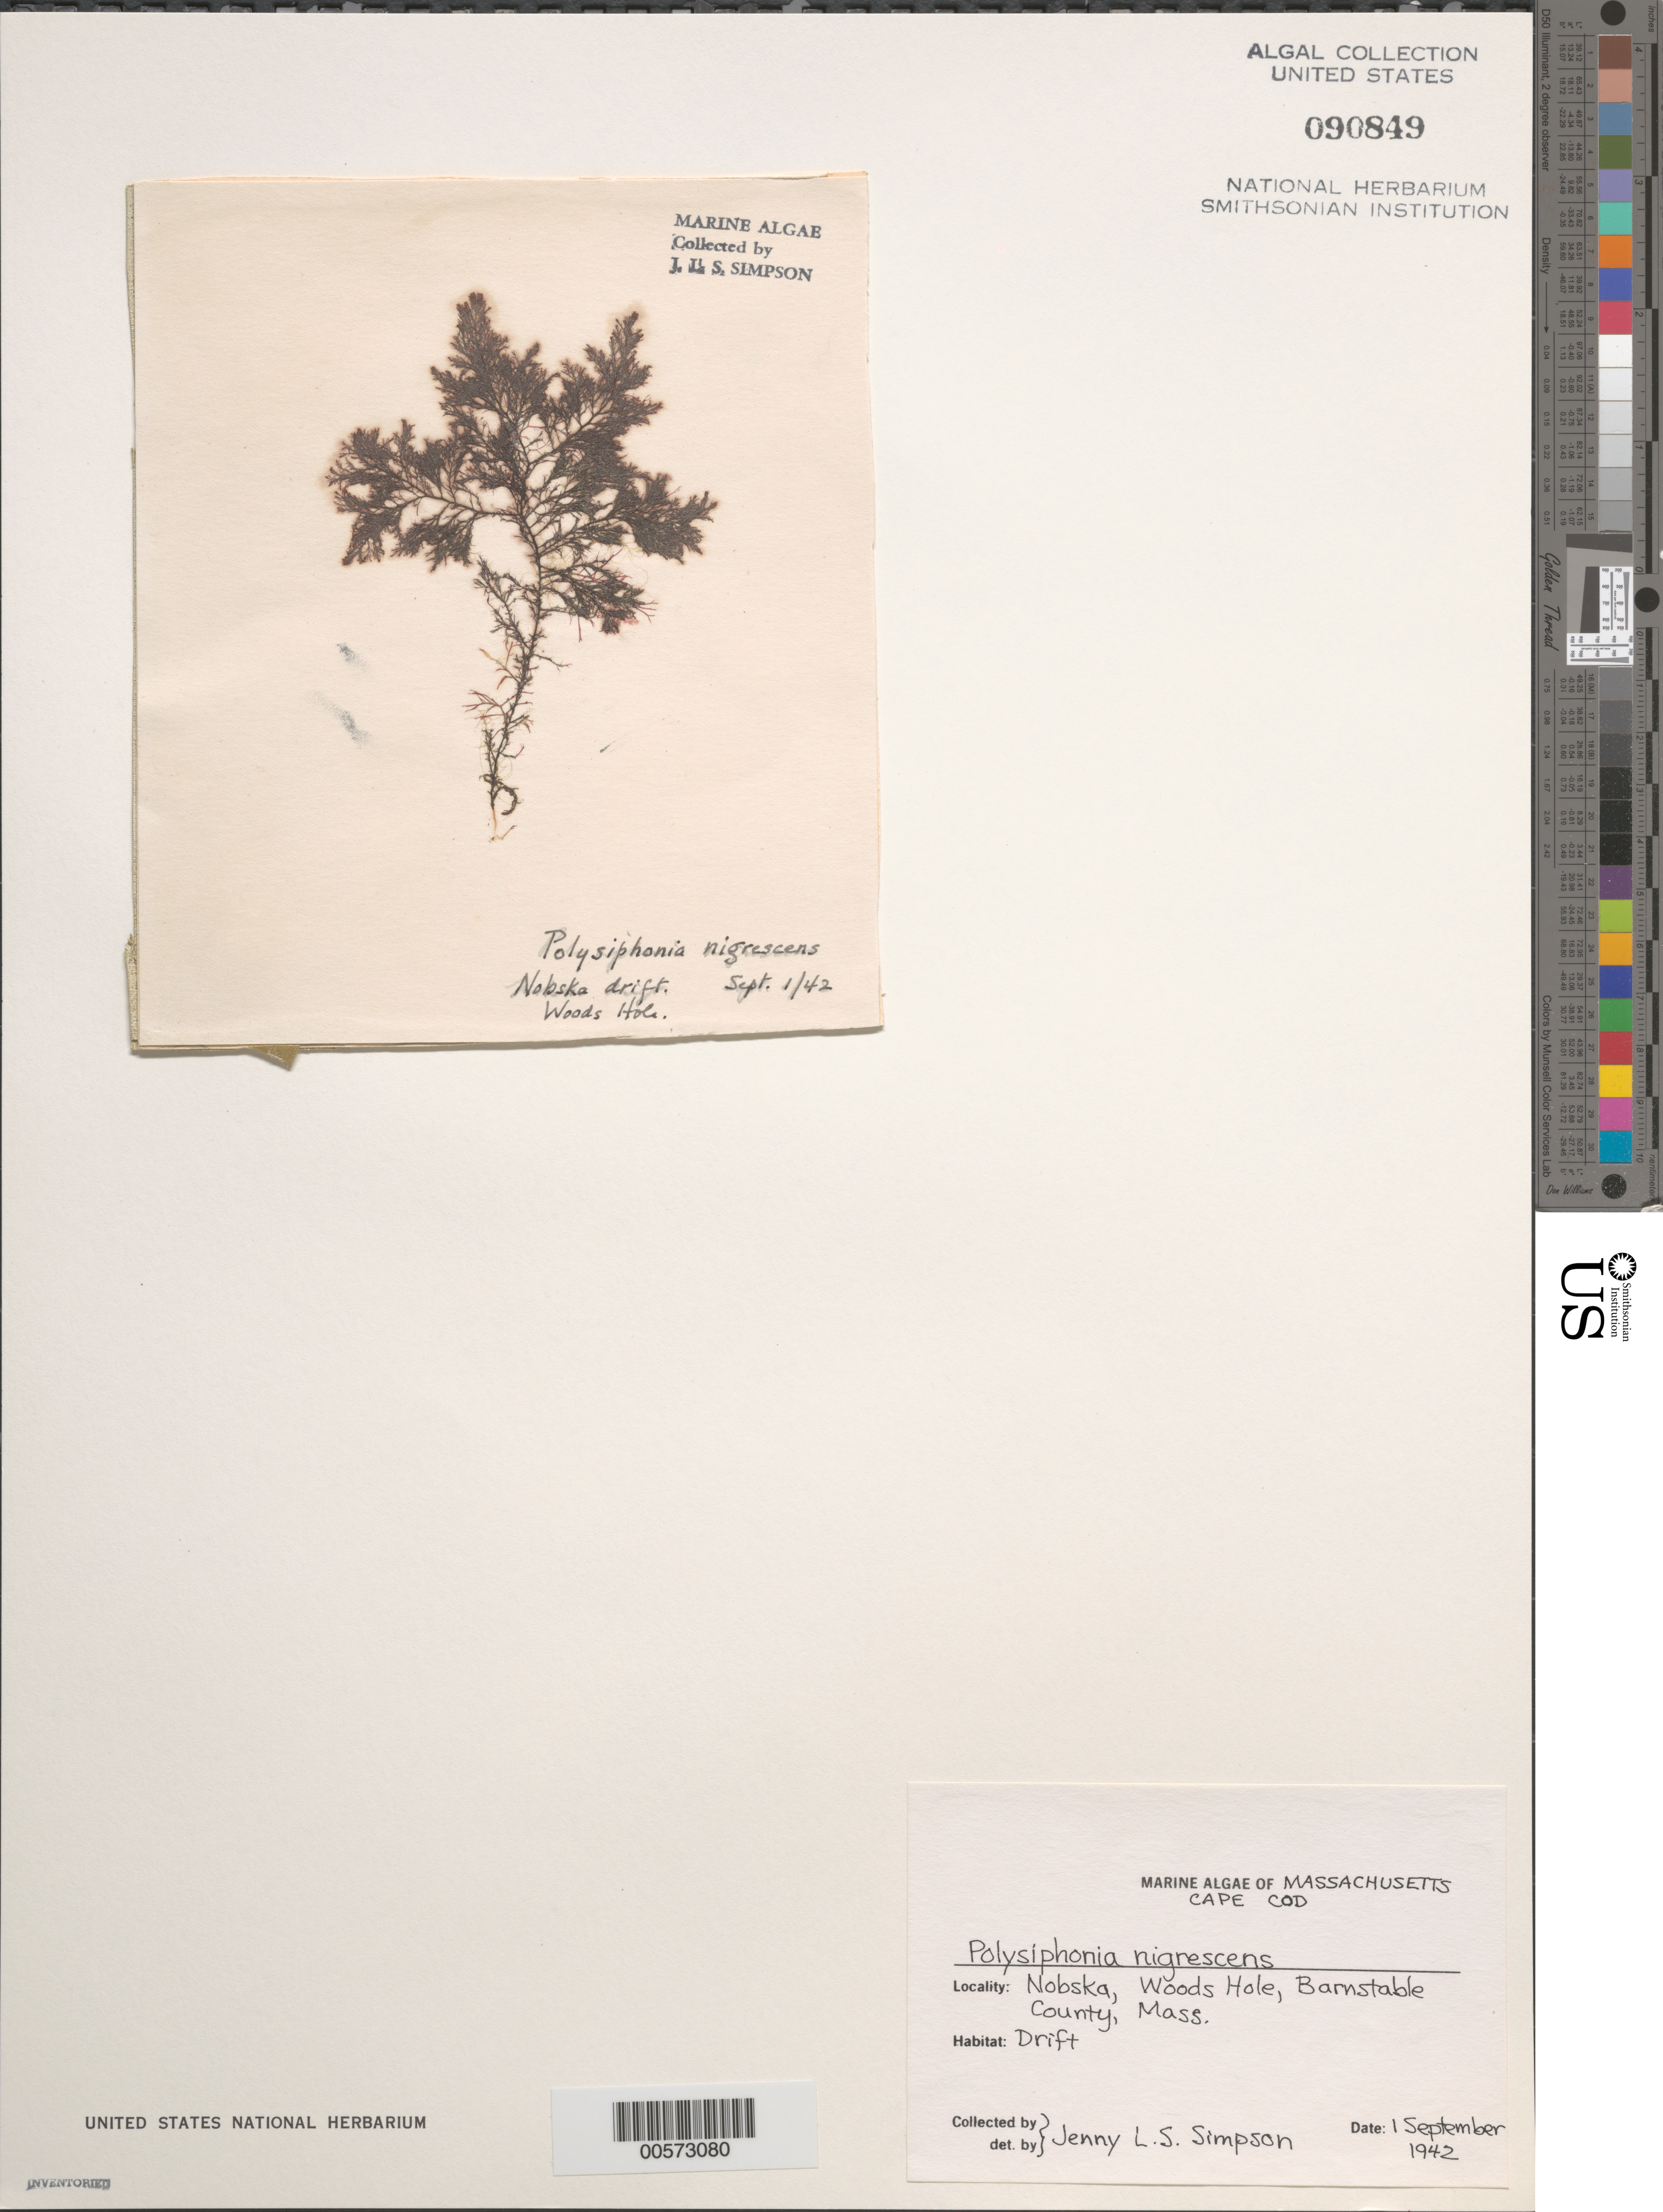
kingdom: Plantae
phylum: Rhodophyta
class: Florideophyceae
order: Ceramiales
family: Rhodomelaceae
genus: Vertebrata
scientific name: Vertebrata fucoides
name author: (Hudson) Kuntze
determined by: Algae name updating Project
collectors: J. Simpson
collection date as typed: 01 Sep 1942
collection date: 1942-09-01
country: United States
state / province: Massachusetts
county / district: Barnstable County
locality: Woods Hole, Nobska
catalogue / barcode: US 90849